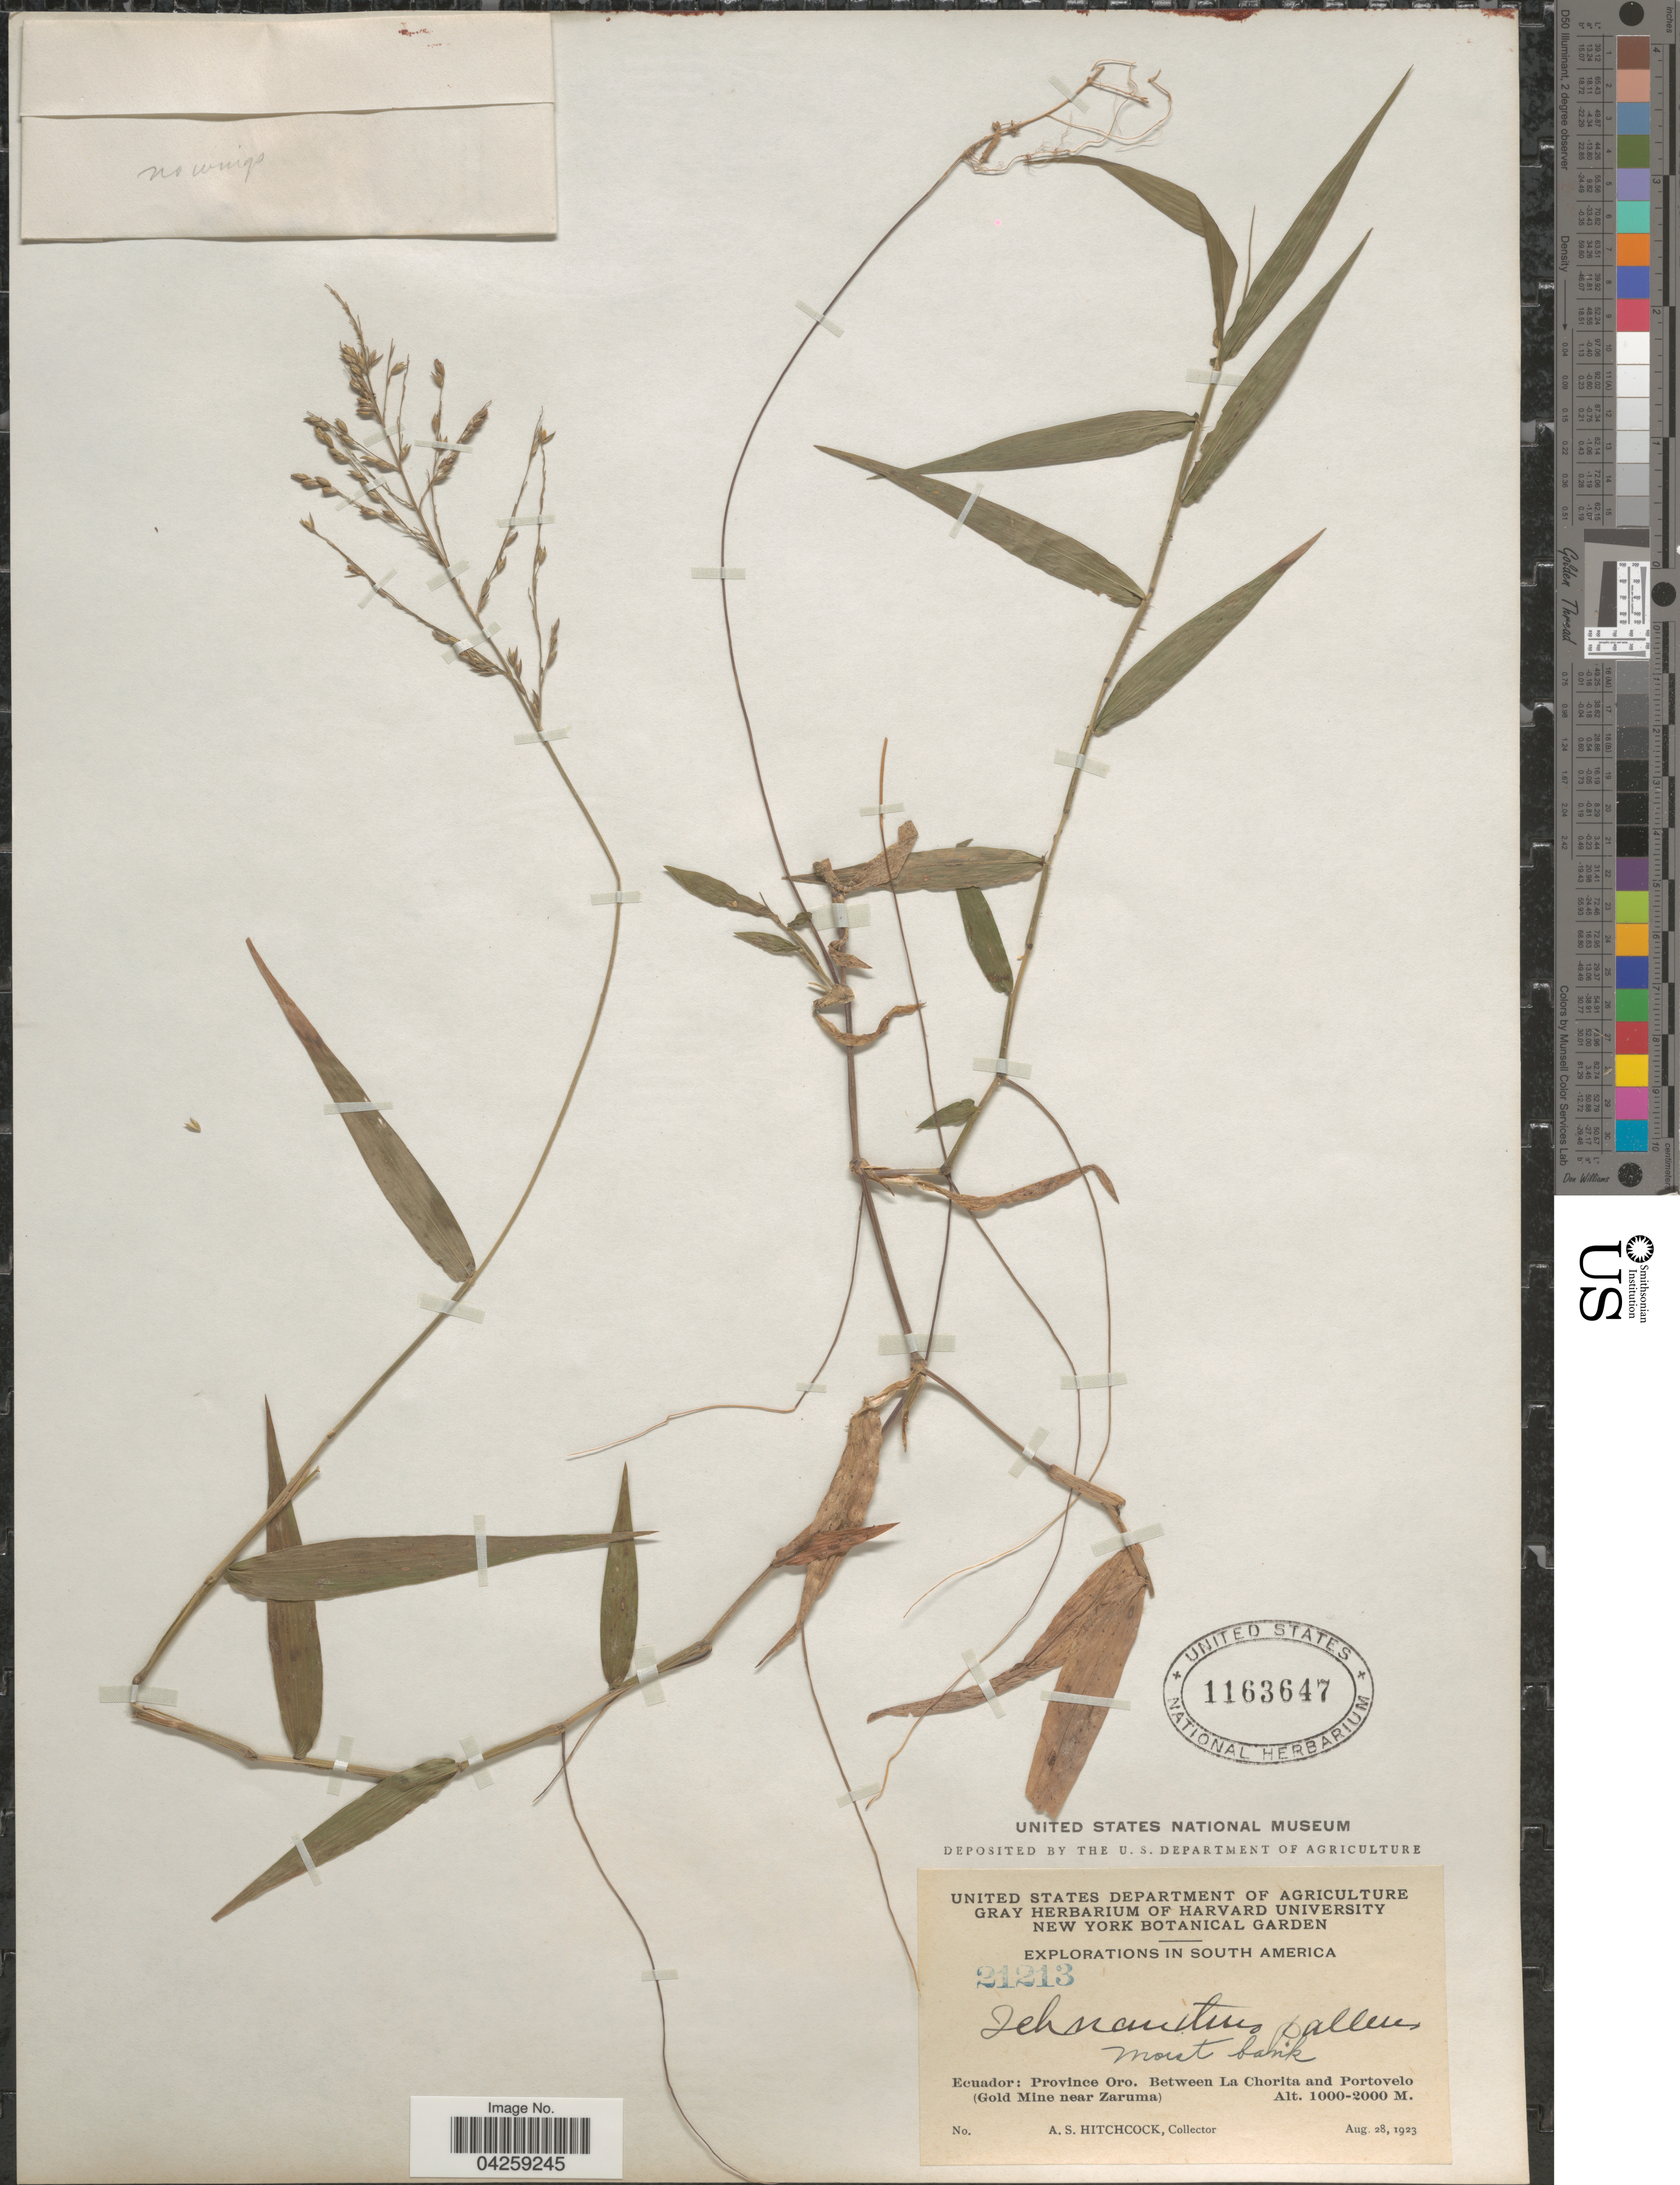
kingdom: Plantae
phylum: Tracheophyta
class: Liliopsida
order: Poales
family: Poaceae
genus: Ichnanthus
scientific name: Ichnanthus pallens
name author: (Sw.) Munro ex Benth.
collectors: A. S. Hitchcock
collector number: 21213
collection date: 1923-08-28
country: Ecuador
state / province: El Oro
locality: Explorations in South America. Moist bank. Province Oro: Between La Chorita and Portovelo (Gold Mine near Zaruma).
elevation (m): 1000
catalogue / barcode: US 1163647